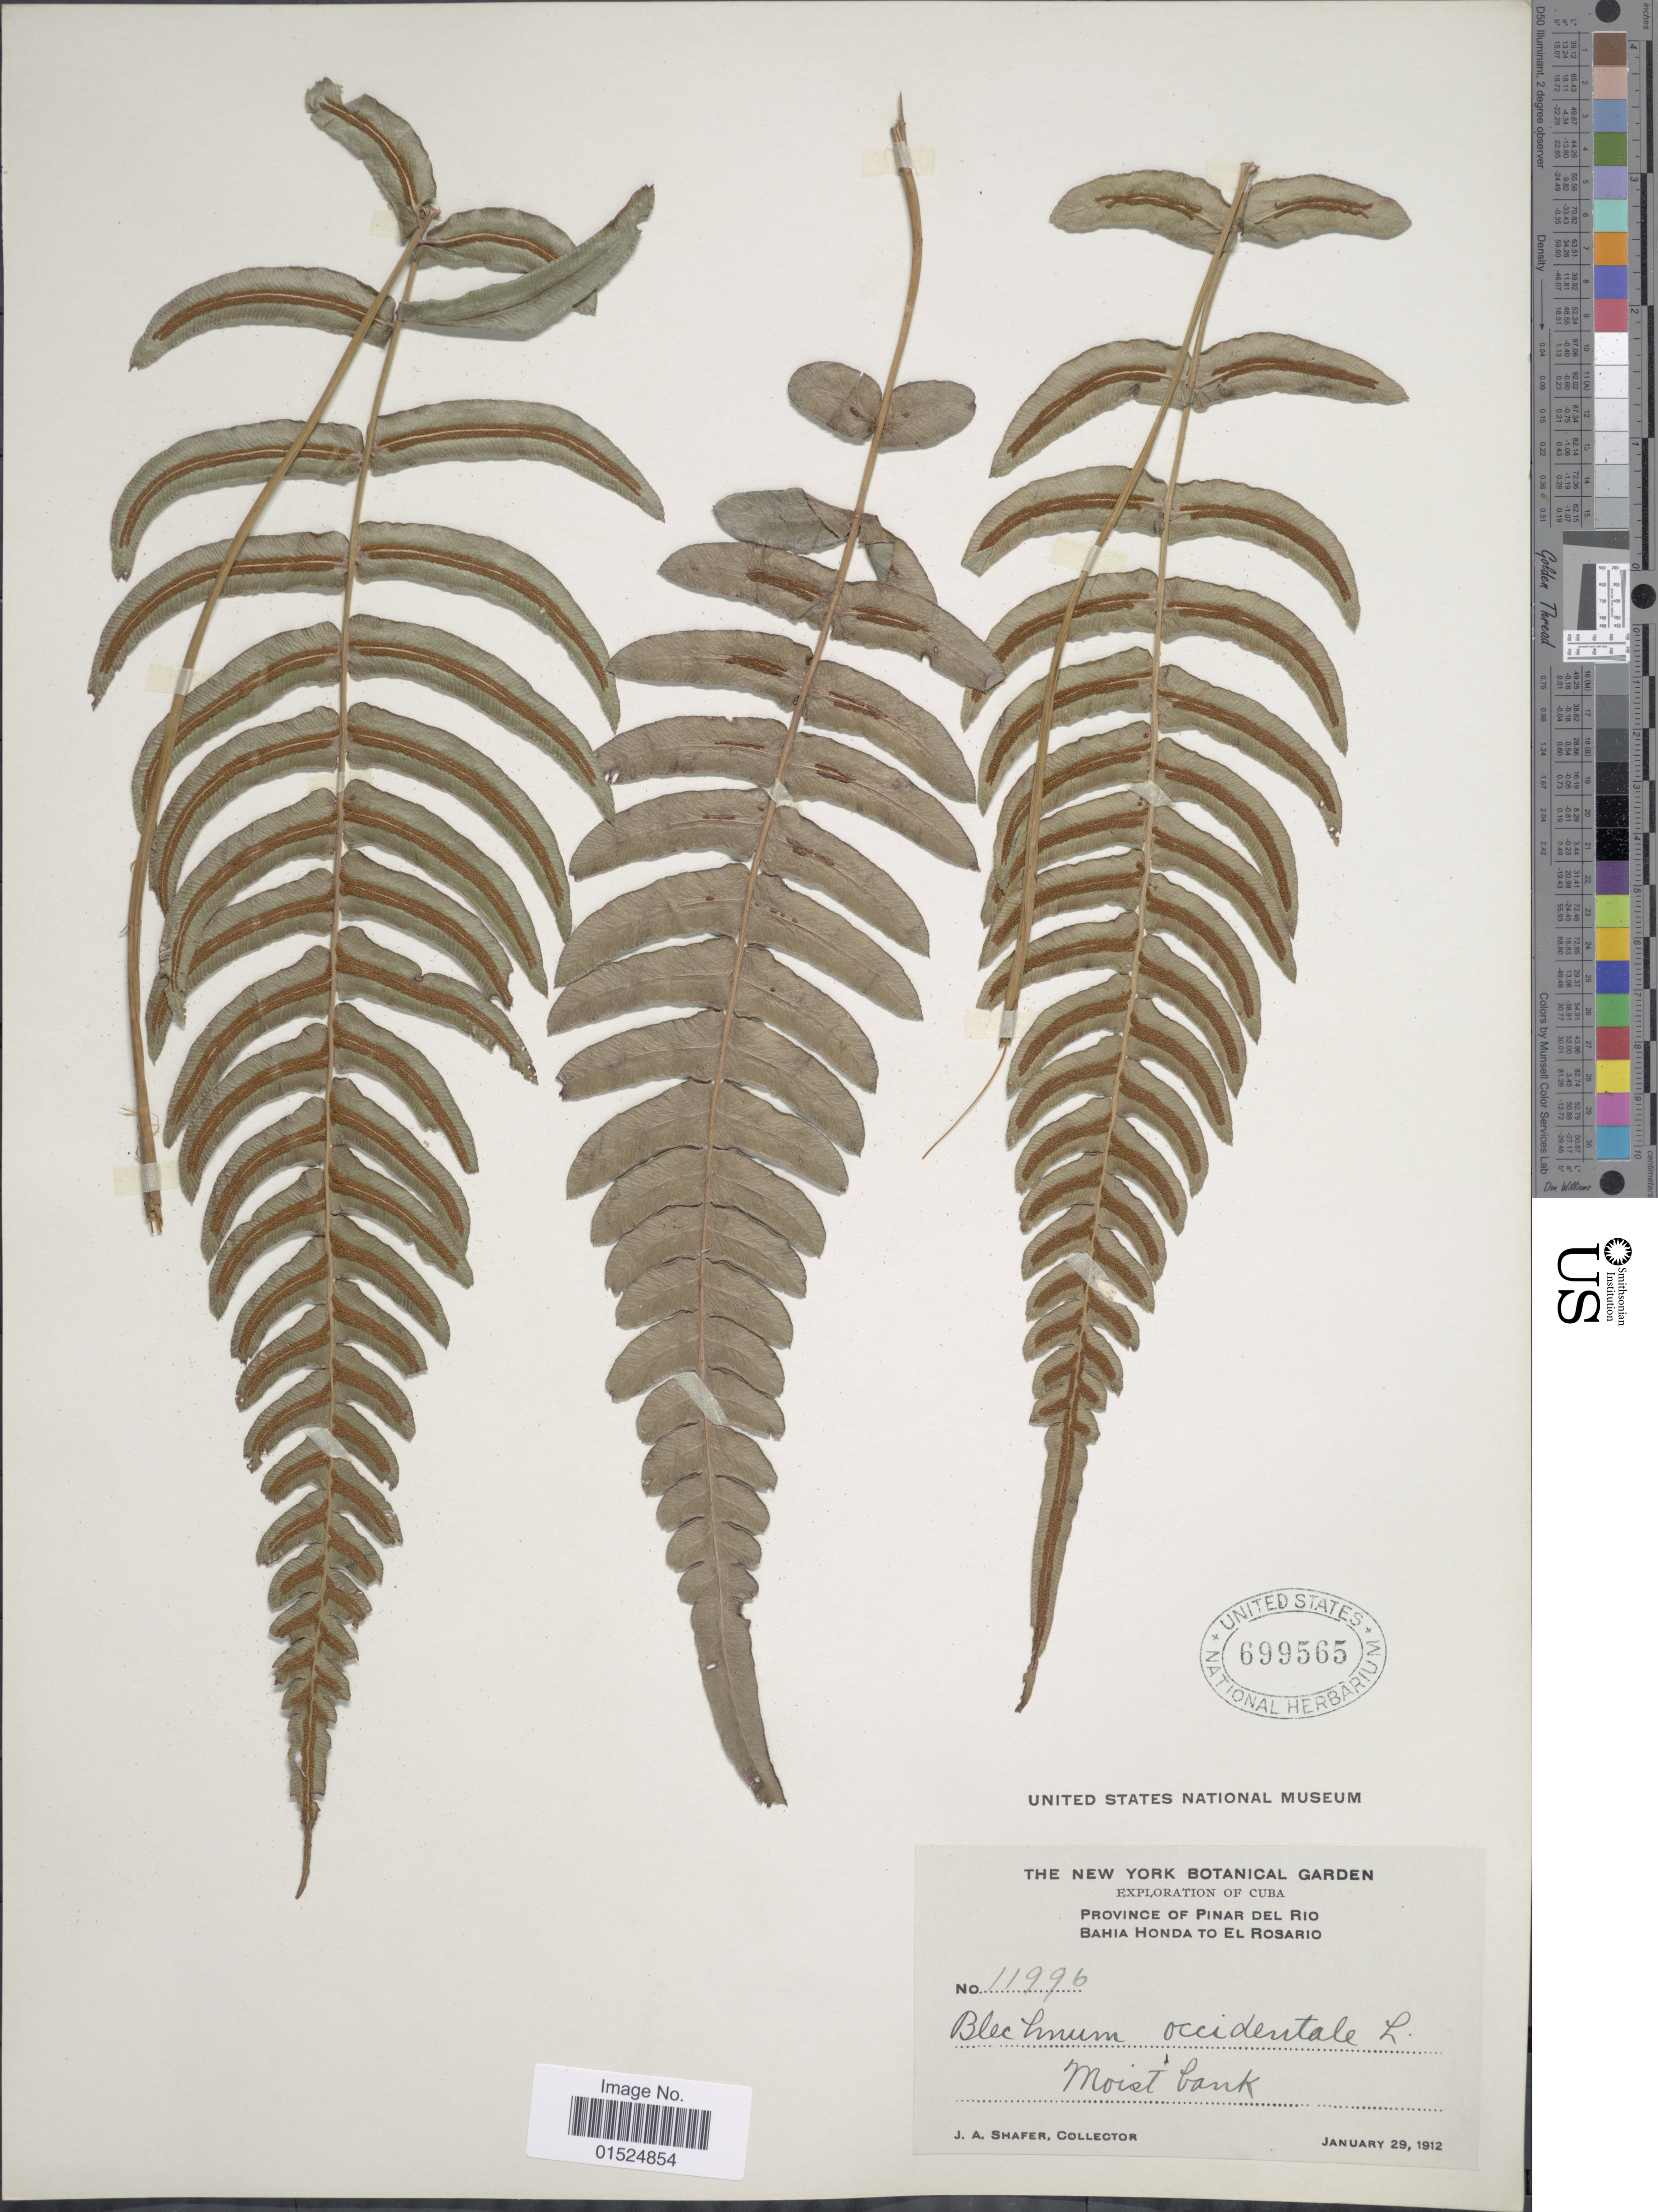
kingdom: Plantae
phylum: Tracheophyta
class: Polypodiopsida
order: Polypodiales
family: Blechnaceae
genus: Blechnum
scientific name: Blechnum occidentale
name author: L.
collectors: J. A. Shafer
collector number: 11996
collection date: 1912-01-29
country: Cuba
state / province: Pinar del Río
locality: Province of Pinar del Rio, Bahia Honda To El Rosario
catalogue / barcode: US 699565